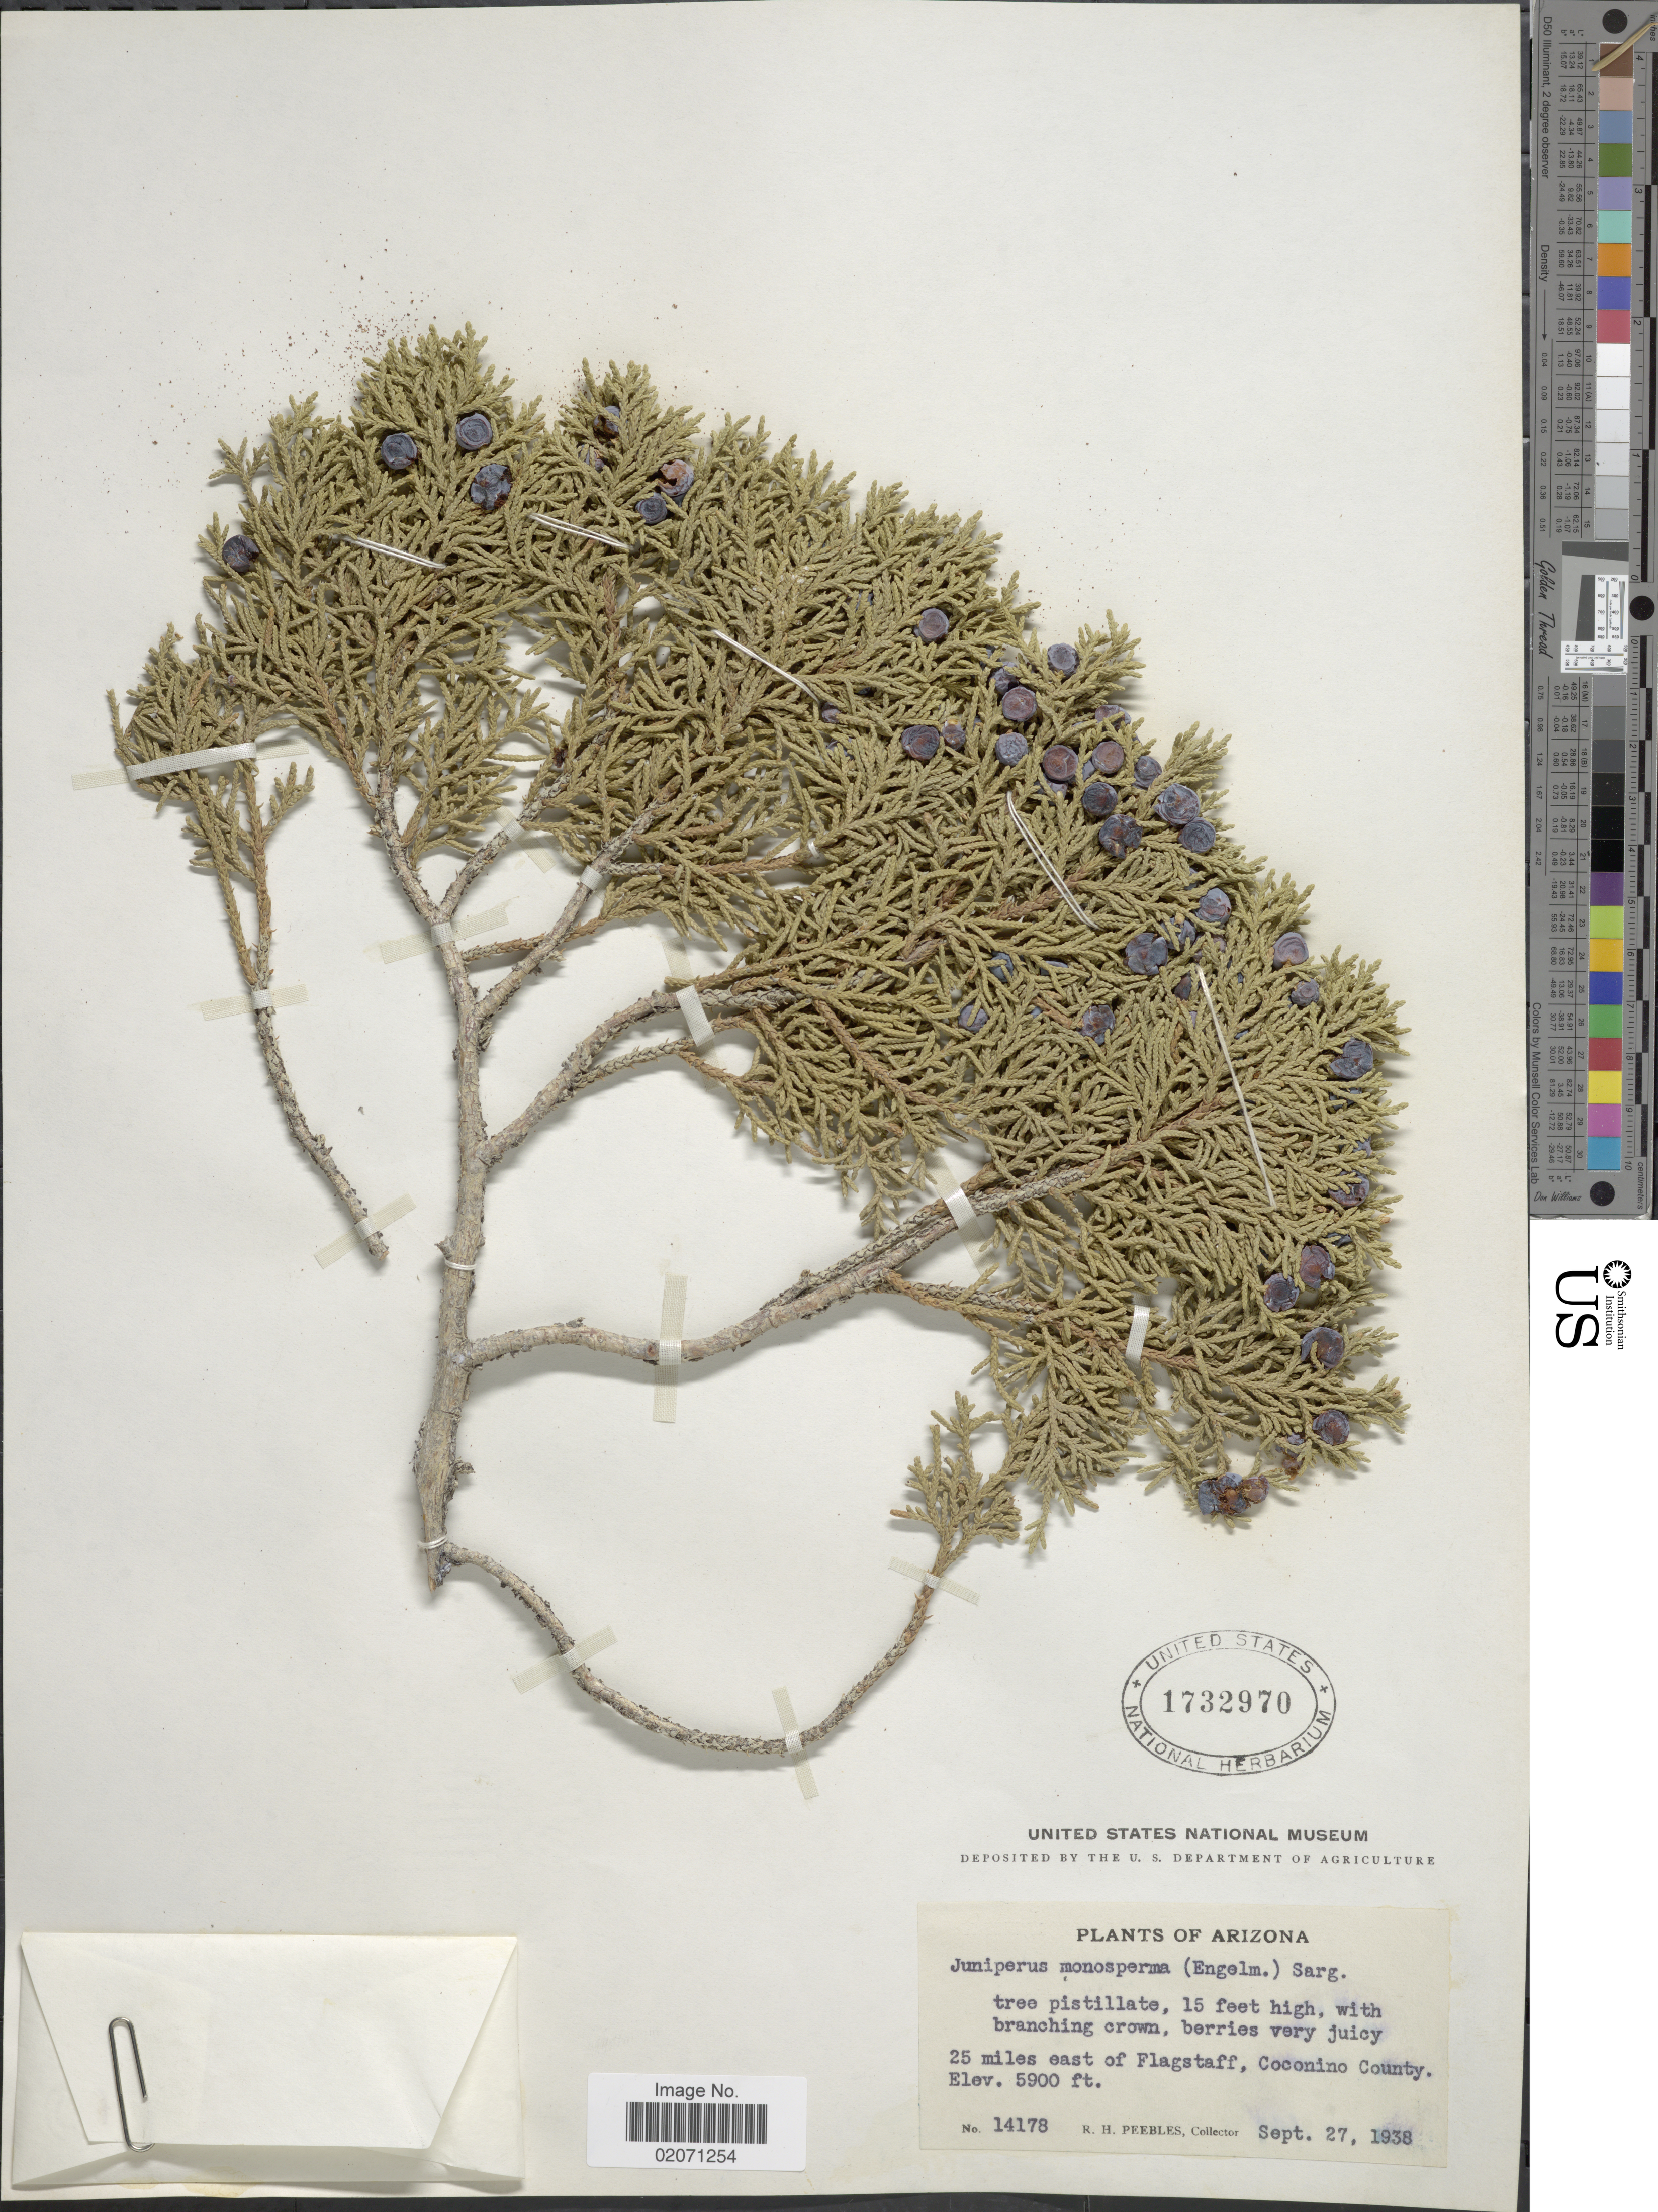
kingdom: Plantae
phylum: Tracheophyta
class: Pinopsida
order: Pinales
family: Cupressaceae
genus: Juniperus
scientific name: Juniperus monosperma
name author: (Engelm.) Sarg.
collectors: R. H. Peebles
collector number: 14178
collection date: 1938-09-27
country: United States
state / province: Arizona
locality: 25 miles east of Flagstaff, Coconino County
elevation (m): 1798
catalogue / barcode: US 1732970